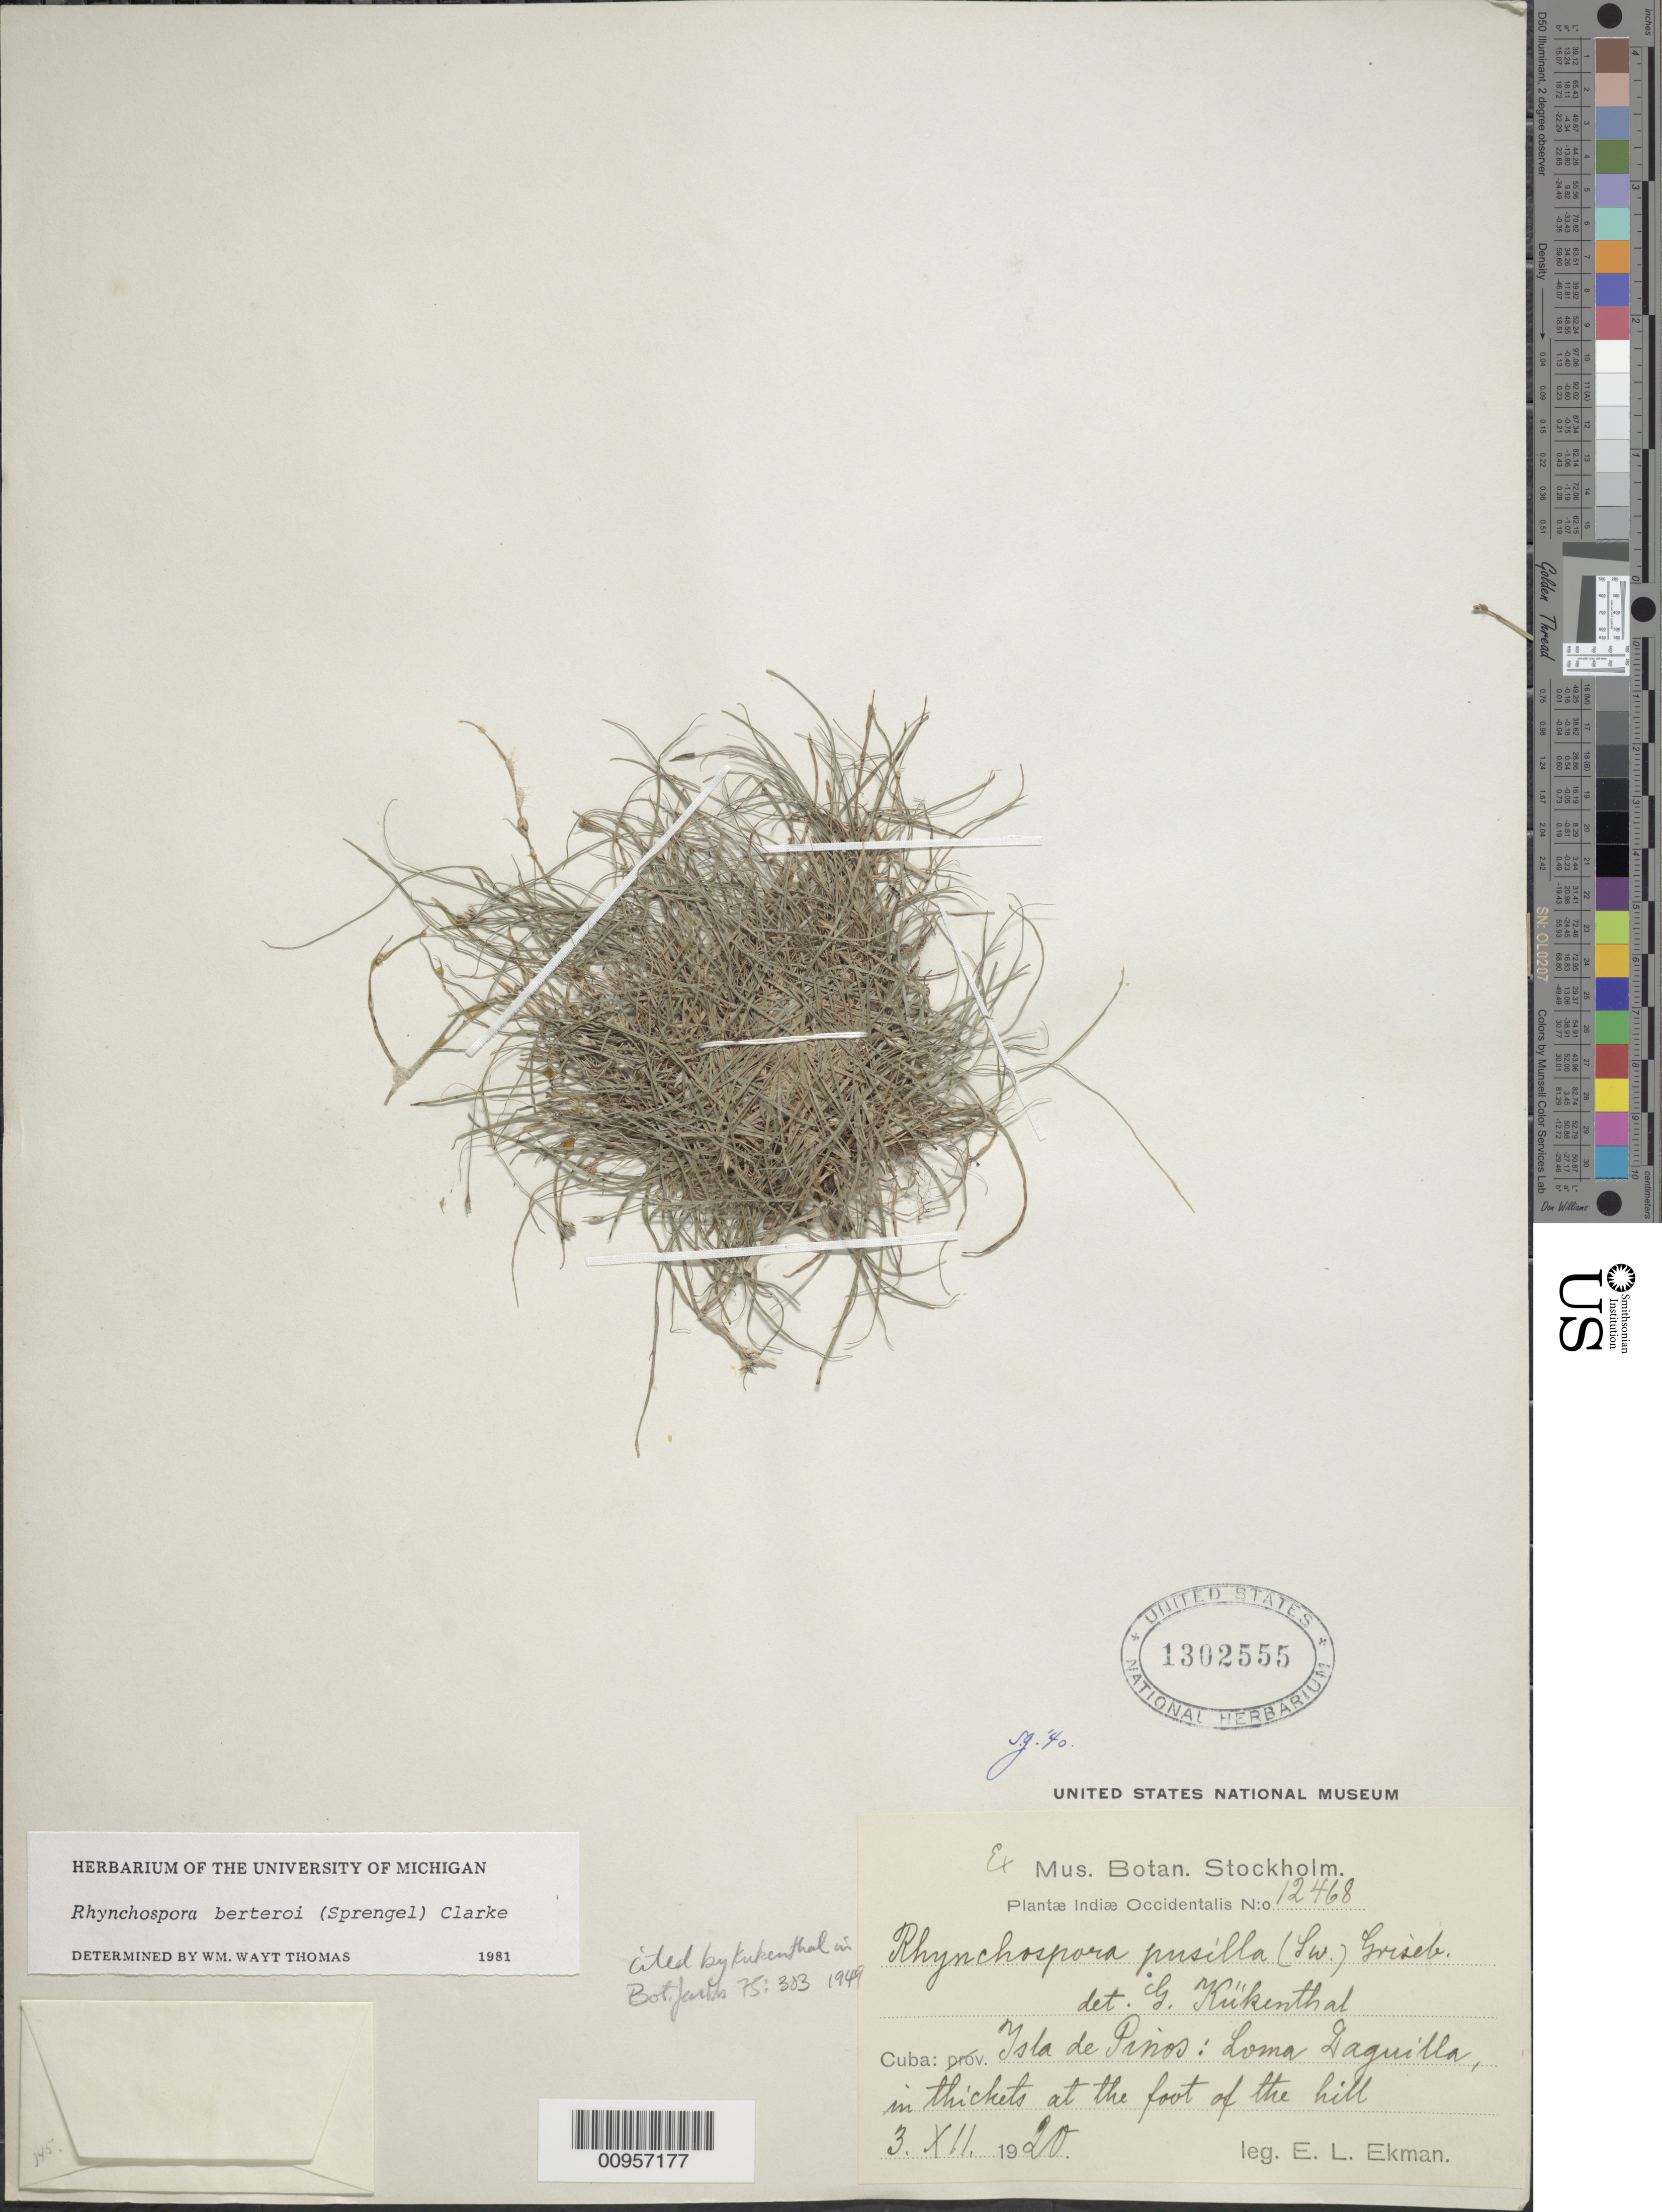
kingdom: Plantae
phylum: Tracheophyta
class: Liliopsida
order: Poales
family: Cyperaceae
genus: Rhynchospora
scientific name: Rhynchospora berteroi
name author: (Spreng.) C.B. Clarke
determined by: Thomas, W. W.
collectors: E. L. Ekman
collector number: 12468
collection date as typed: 03 Dec 1920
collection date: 1920-12-03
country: Cuba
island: Isla de la Juventud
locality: Loma Laquilla, at the foot of the hill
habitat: In thickets at the foot of the hill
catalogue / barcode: US 1302555